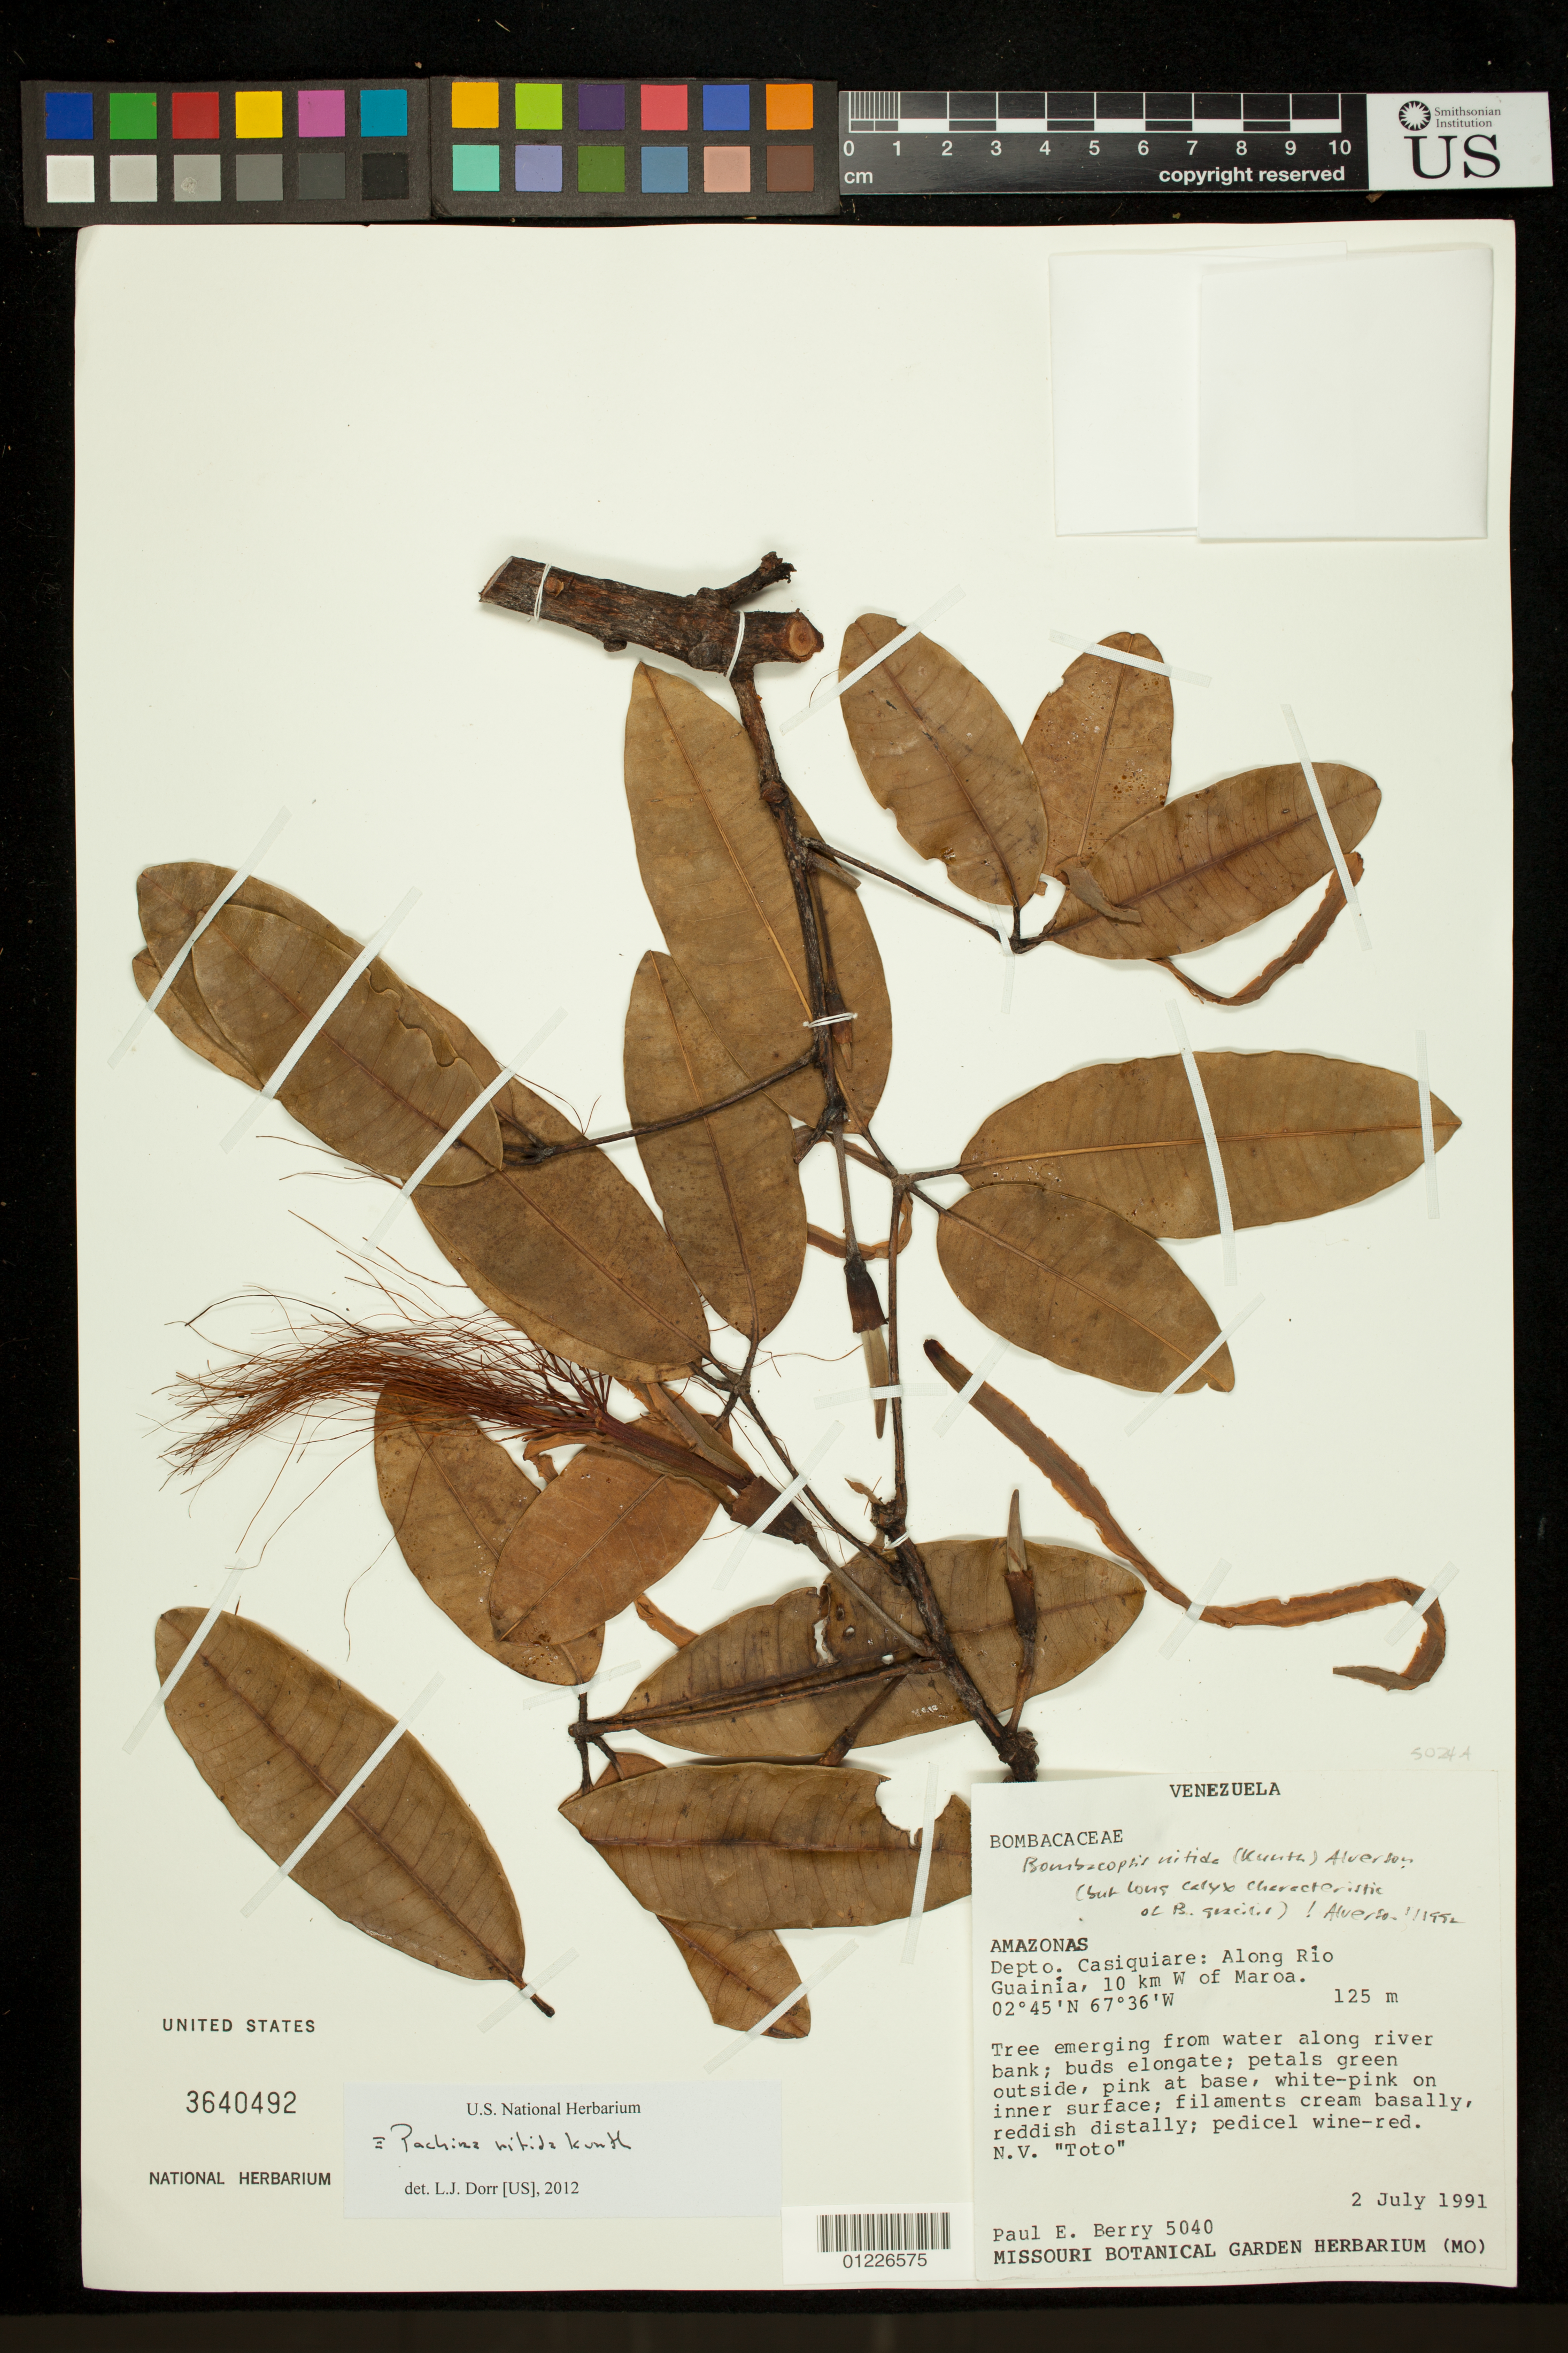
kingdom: Plantae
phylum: Tracheophyta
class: Magnoliopsida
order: Malvales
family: Malvaceae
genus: Pachira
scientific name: Pachira nitida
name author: Kunth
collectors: P. E. Berry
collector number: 5040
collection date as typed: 7/2/1991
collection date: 1991-07-02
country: Venezuela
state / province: Amazonas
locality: Amazonas. Depto. Casiquiare: Along Río Guainía, 10 km W of Maroa. Tree emerging from water along river bank.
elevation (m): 125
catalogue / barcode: US 3640492